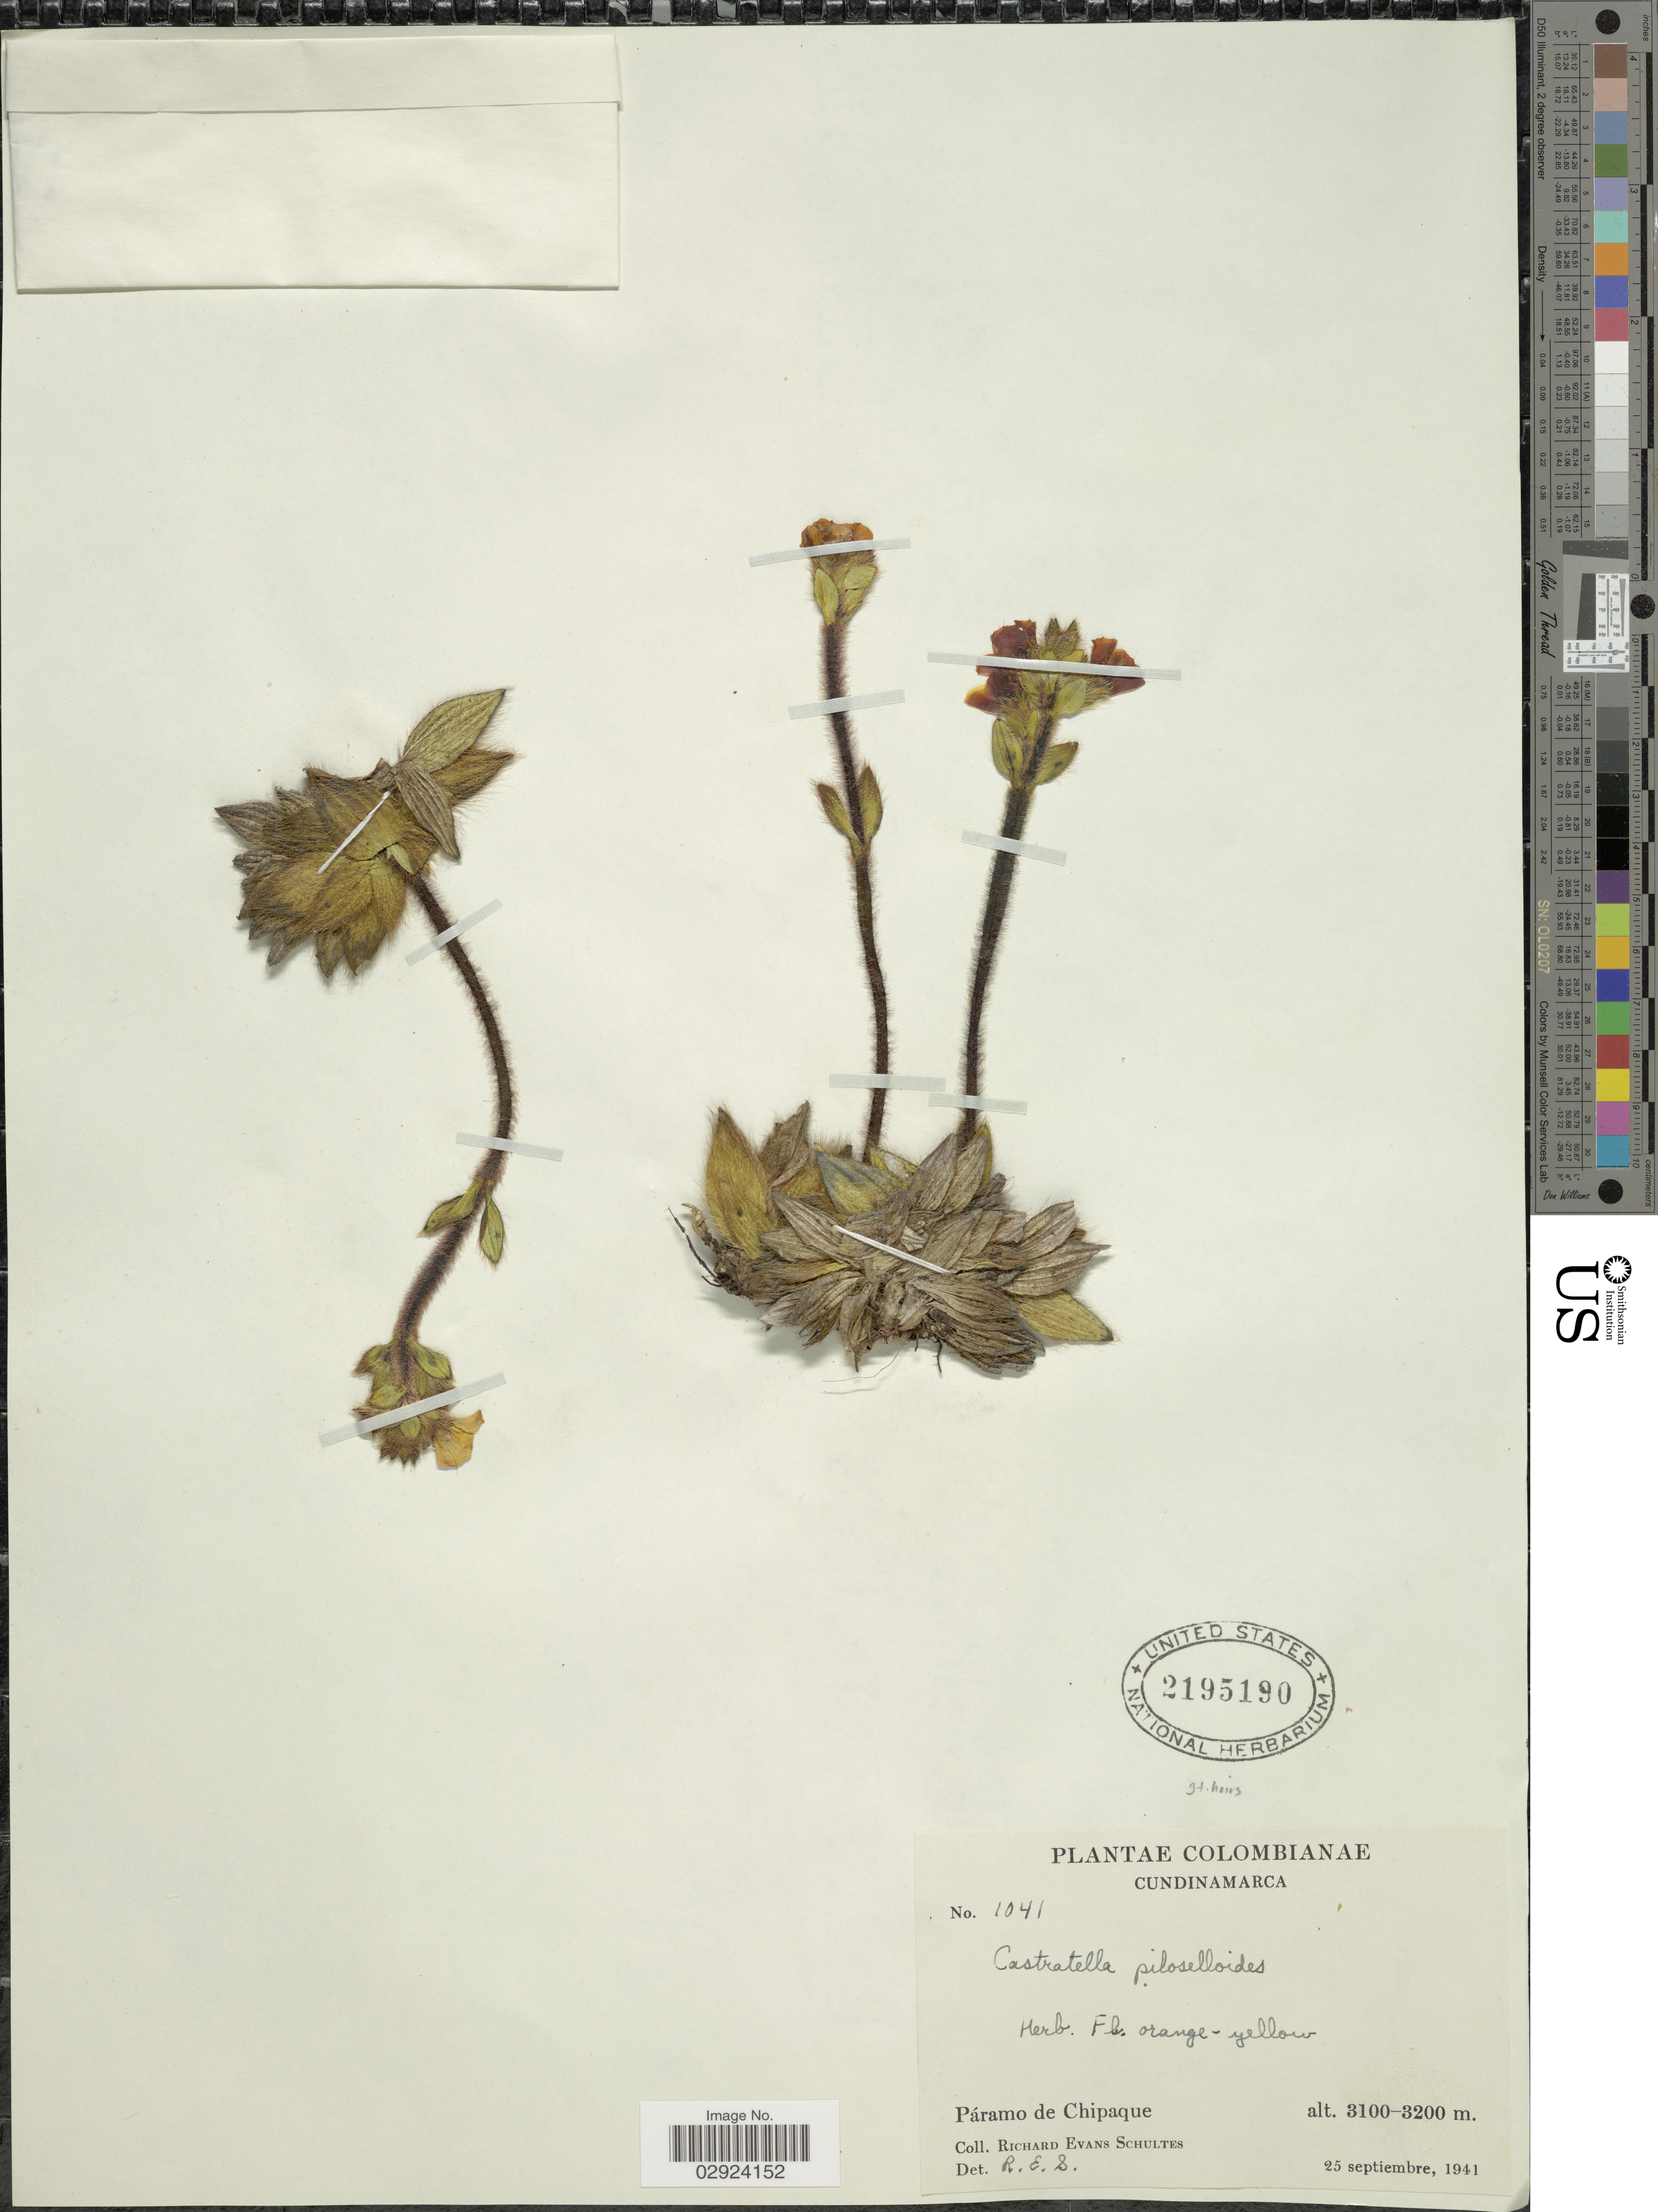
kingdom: Plantae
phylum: Tracheophyta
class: Magnoliopsida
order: Myrtales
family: Melastomataceae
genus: Castratella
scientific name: Castratella piloselloides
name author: (Bonpl.) Naudin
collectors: R. E. Schultes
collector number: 1041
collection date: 1941-09-25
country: Colombia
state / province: Cundinamarca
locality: Páramo de Chipaque.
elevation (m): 3100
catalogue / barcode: US 2195190